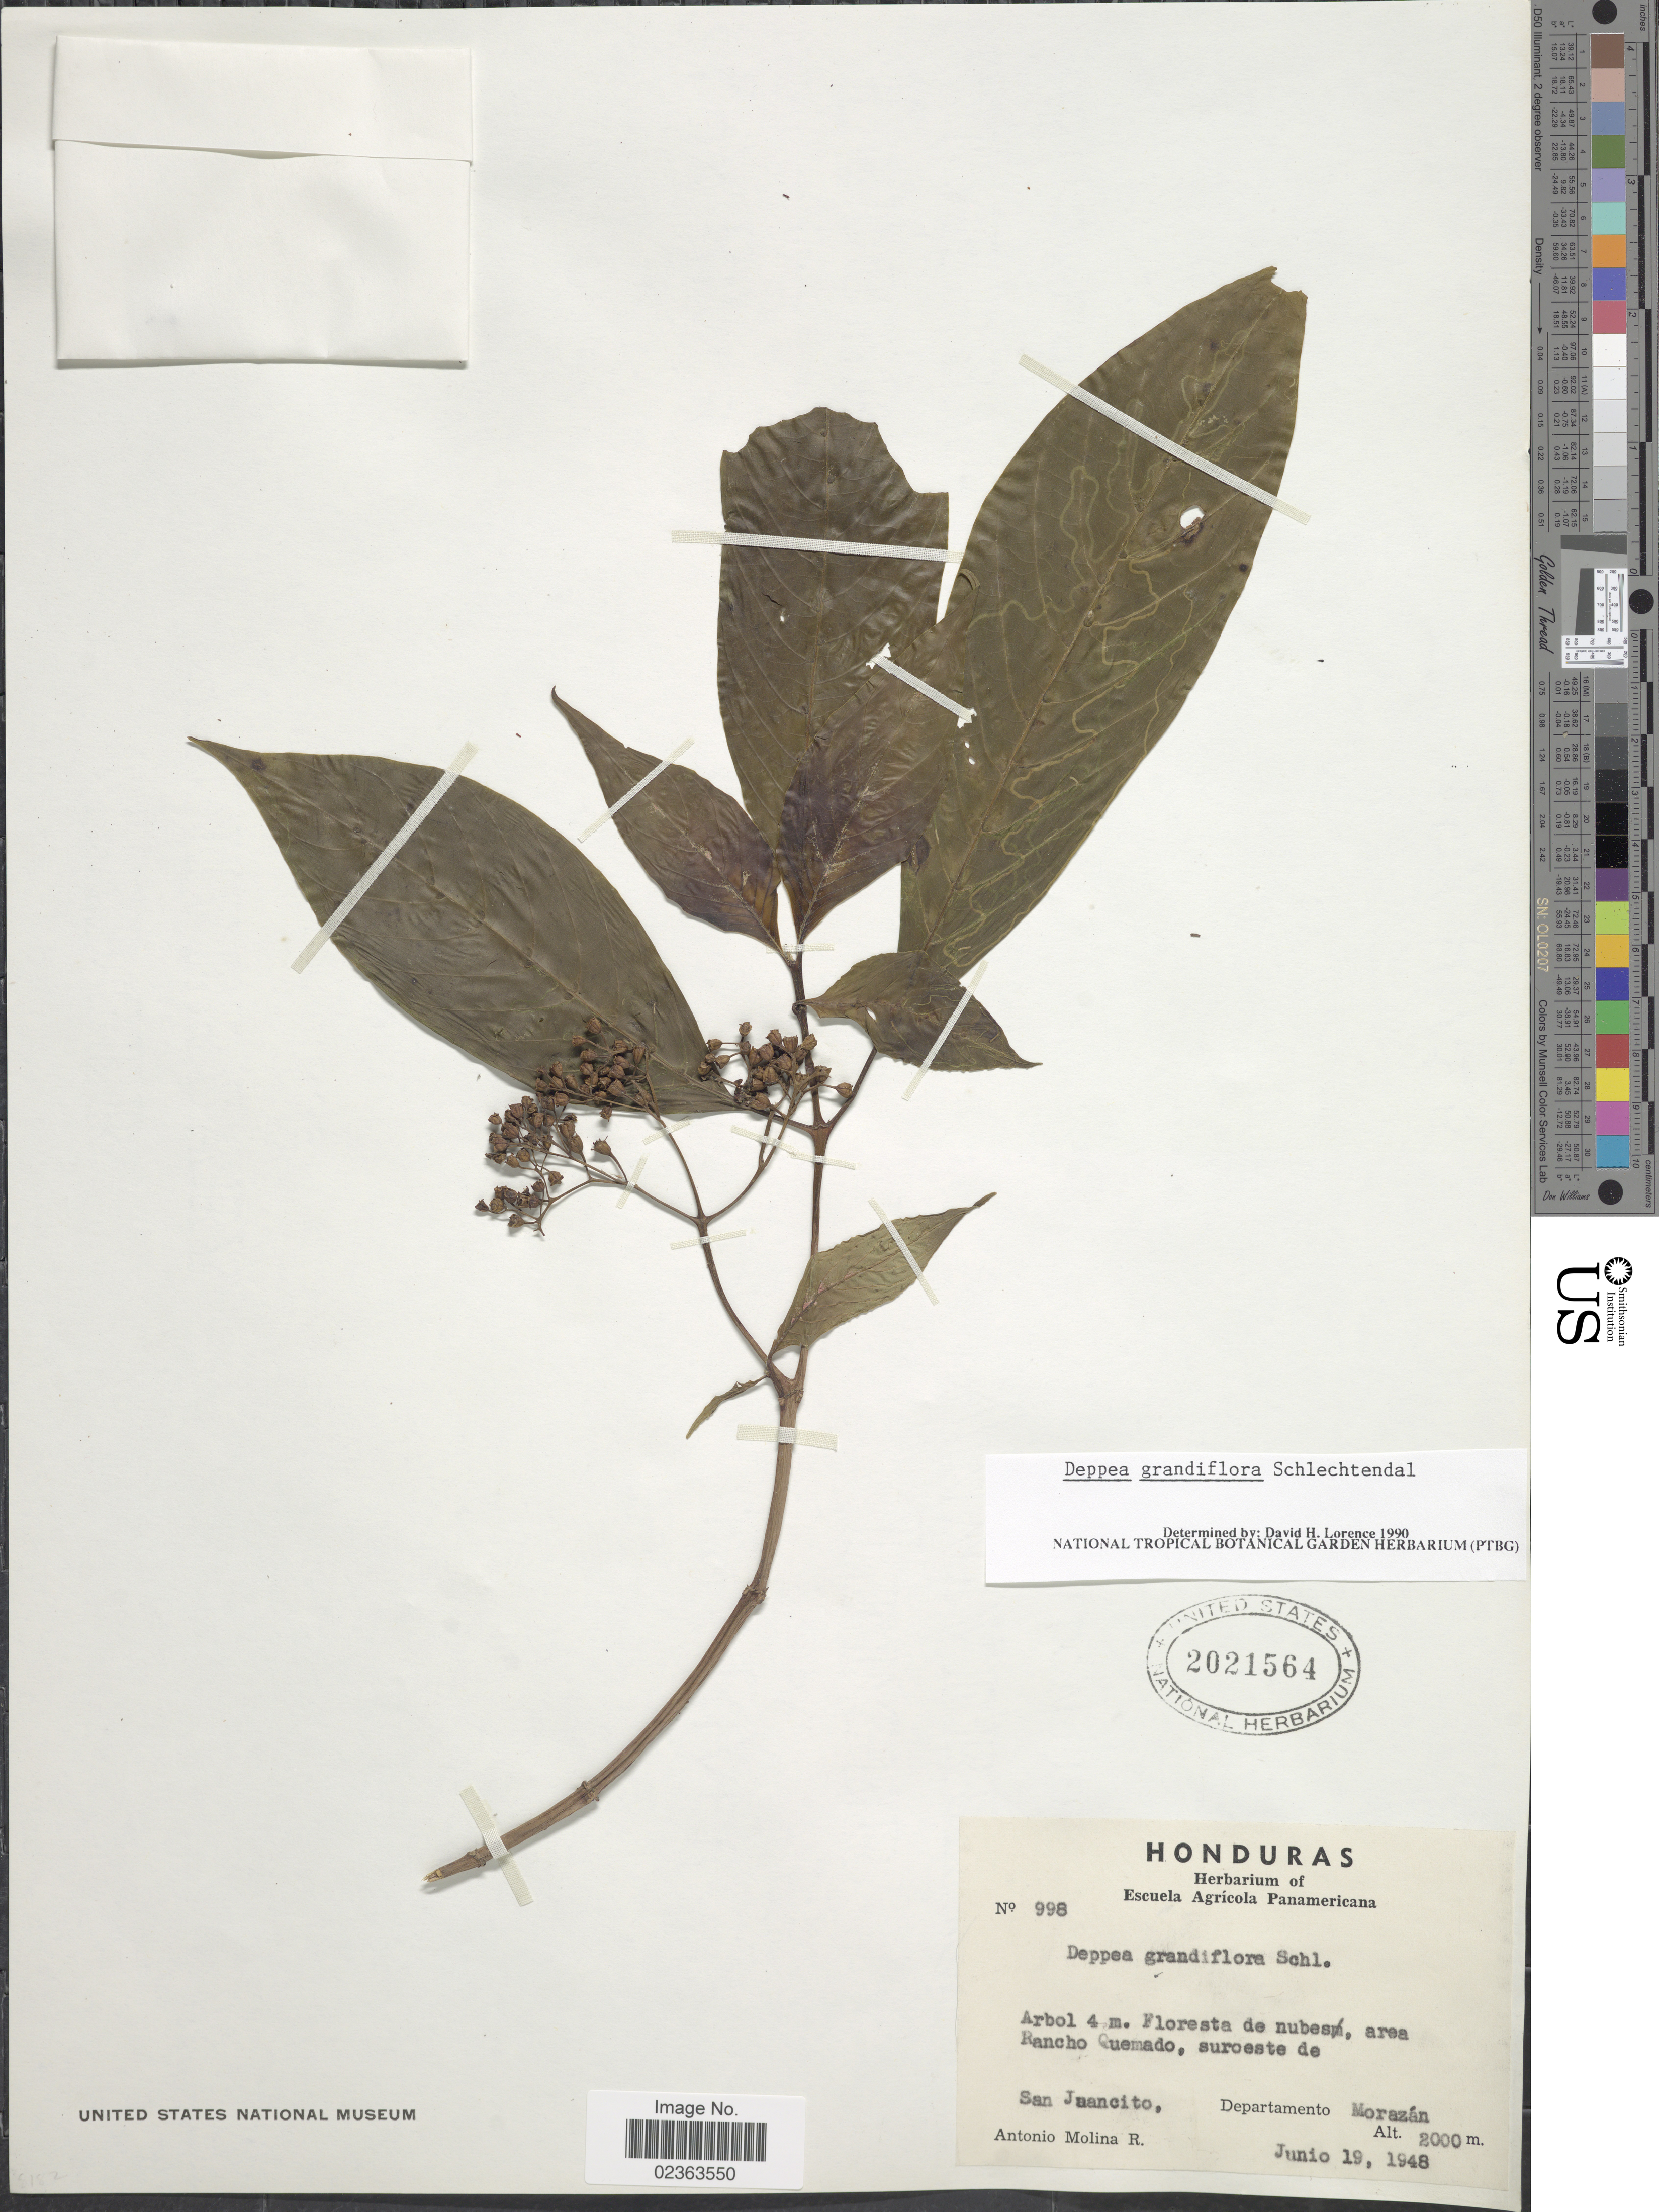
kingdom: Plantae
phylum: Tracheophyta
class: Magnoliopsida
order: Gentianales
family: Rubiaceae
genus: Deppea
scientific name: Deppea grandiflora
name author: Schltdl.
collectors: A. Molina R.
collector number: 998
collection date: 1948-06-19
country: Honduras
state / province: Fco. Morazán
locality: Area Rancho Quemado, suroeste de San Juancito, Departamento Morazán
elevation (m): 2000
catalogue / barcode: US 2021564